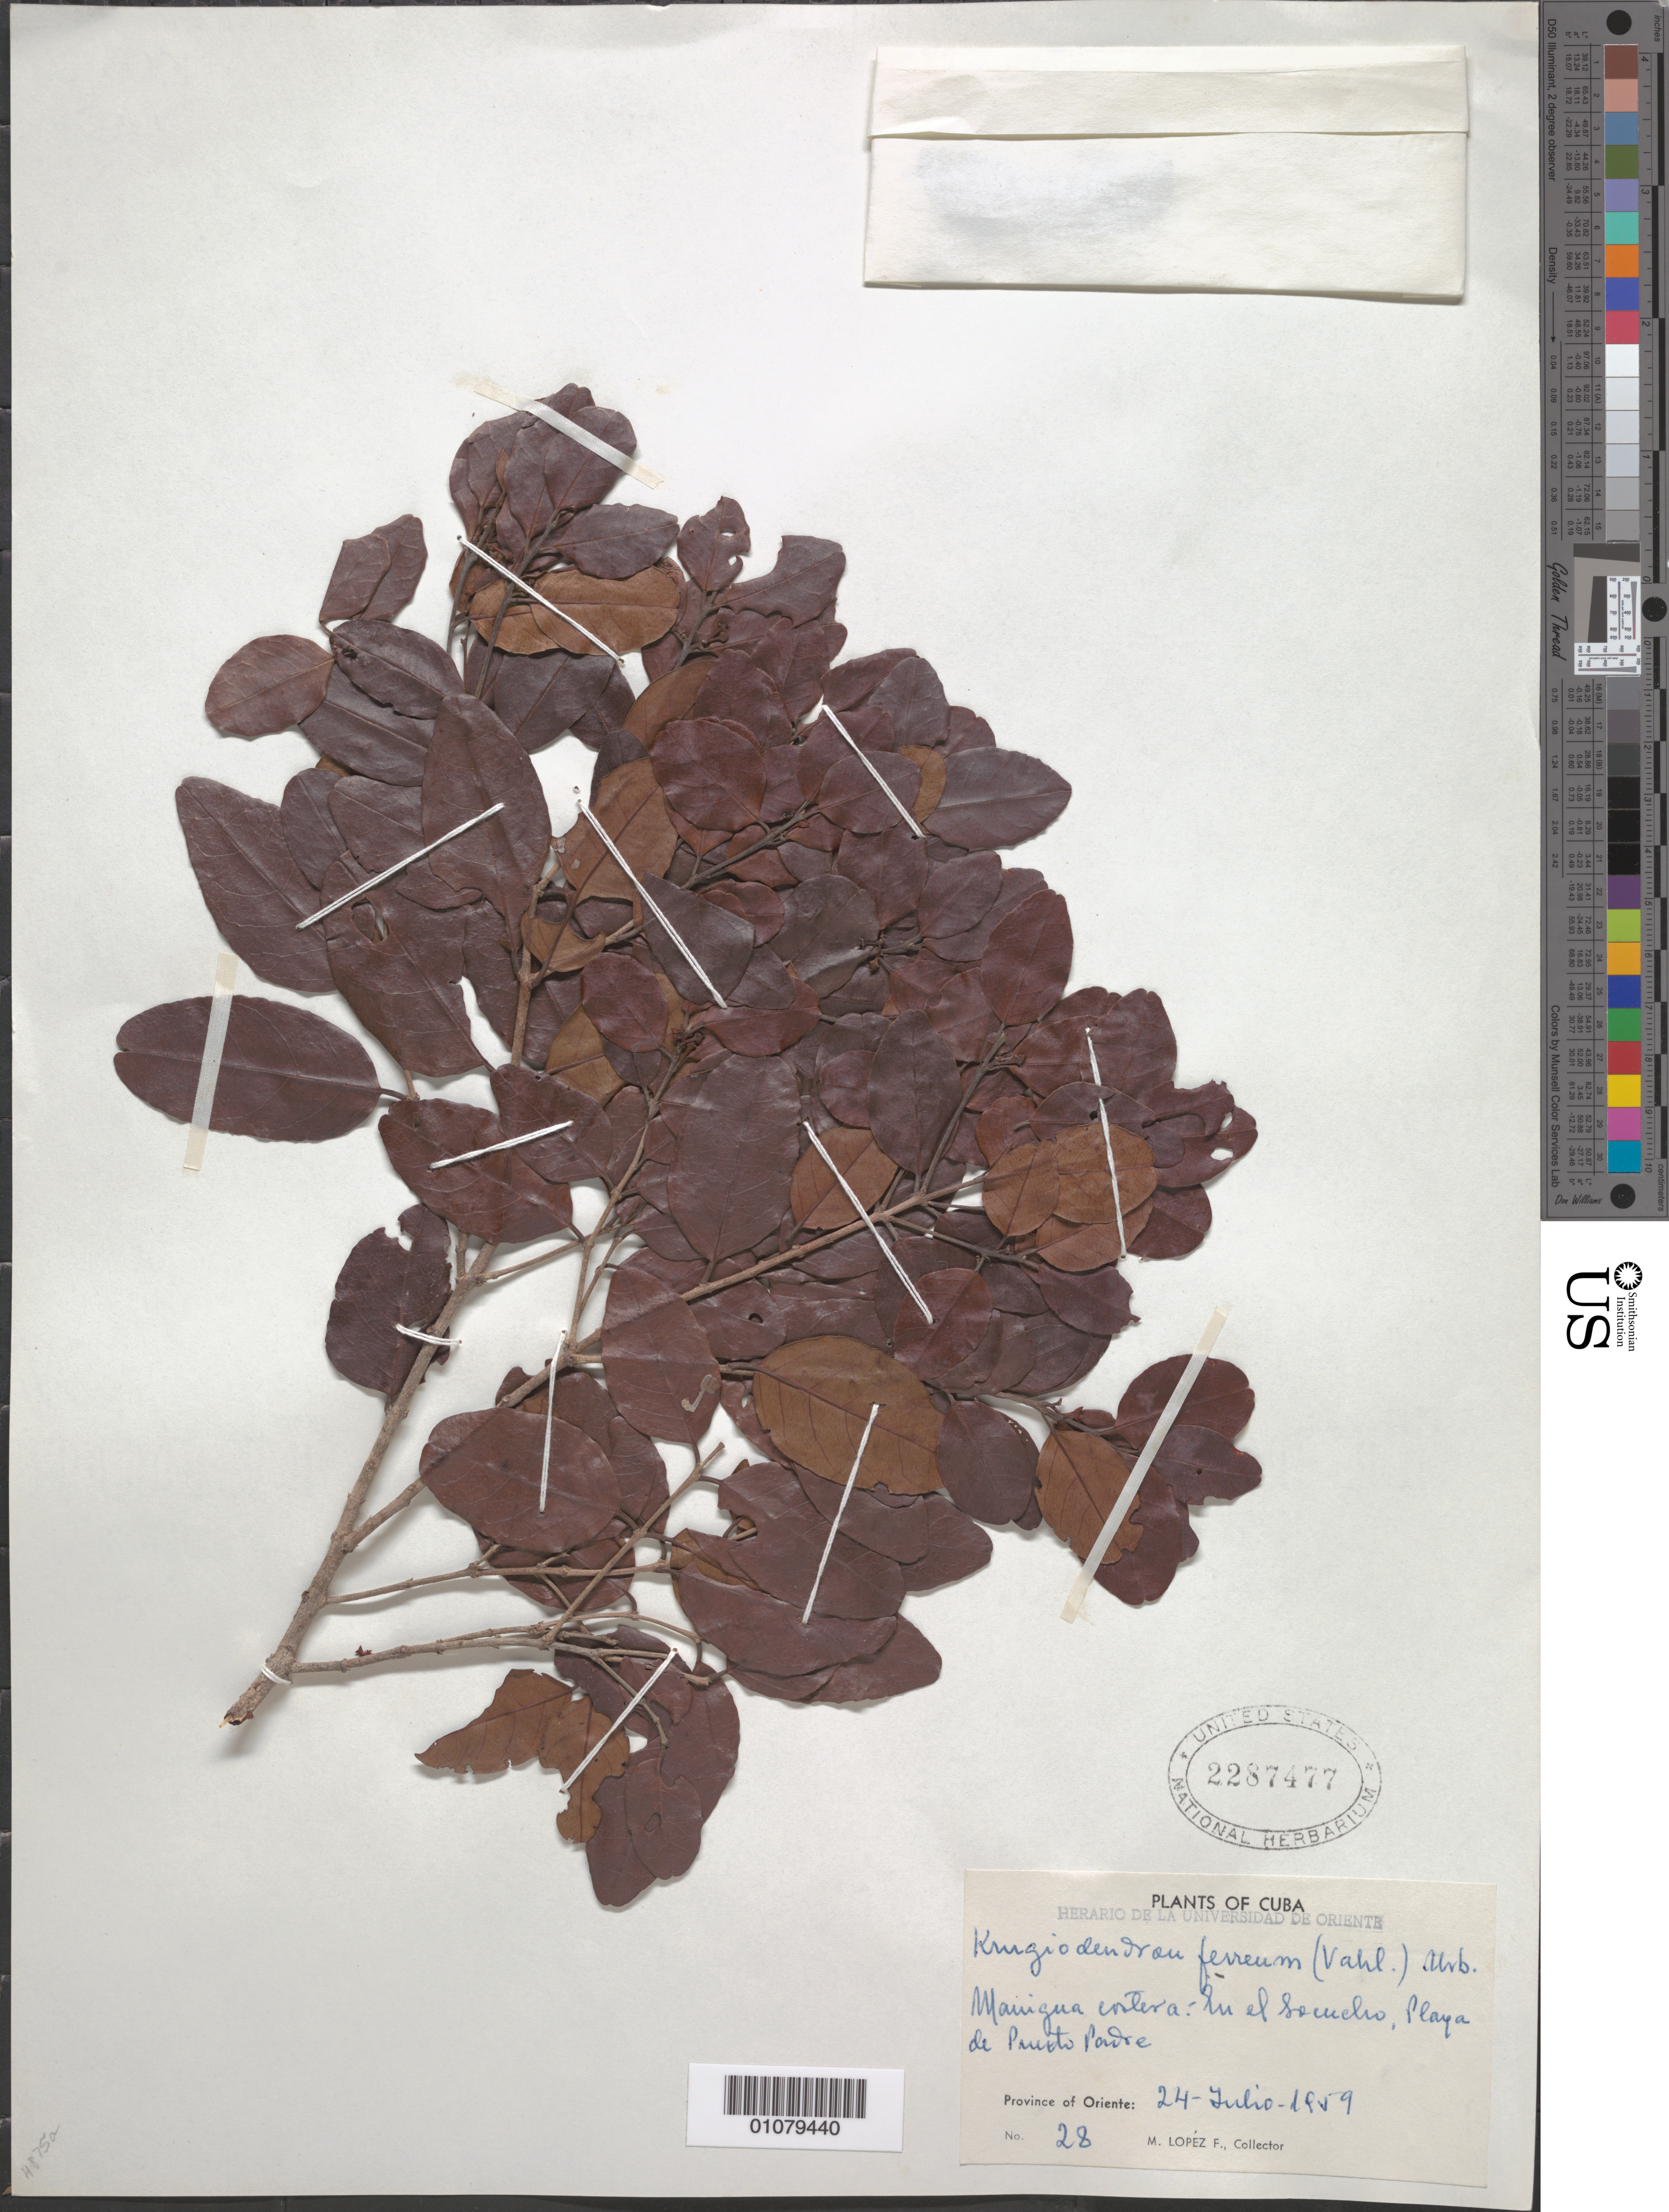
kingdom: Plantae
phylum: Tracheophyta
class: Magnoliopsida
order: Rosales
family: Rhamnaceae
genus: Krugiodendron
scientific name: Krugiodendron ferreum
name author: (Vahl) Urb.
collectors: M. López Figueiras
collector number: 28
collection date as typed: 24 Jul 1959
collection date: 1959-07-24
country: Cuba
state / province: Las Tunas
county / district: Puerto Padre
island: Cuba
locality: Manigua costera, en el Socucho, Playa de Puerto Padre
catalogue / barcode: US 2287477